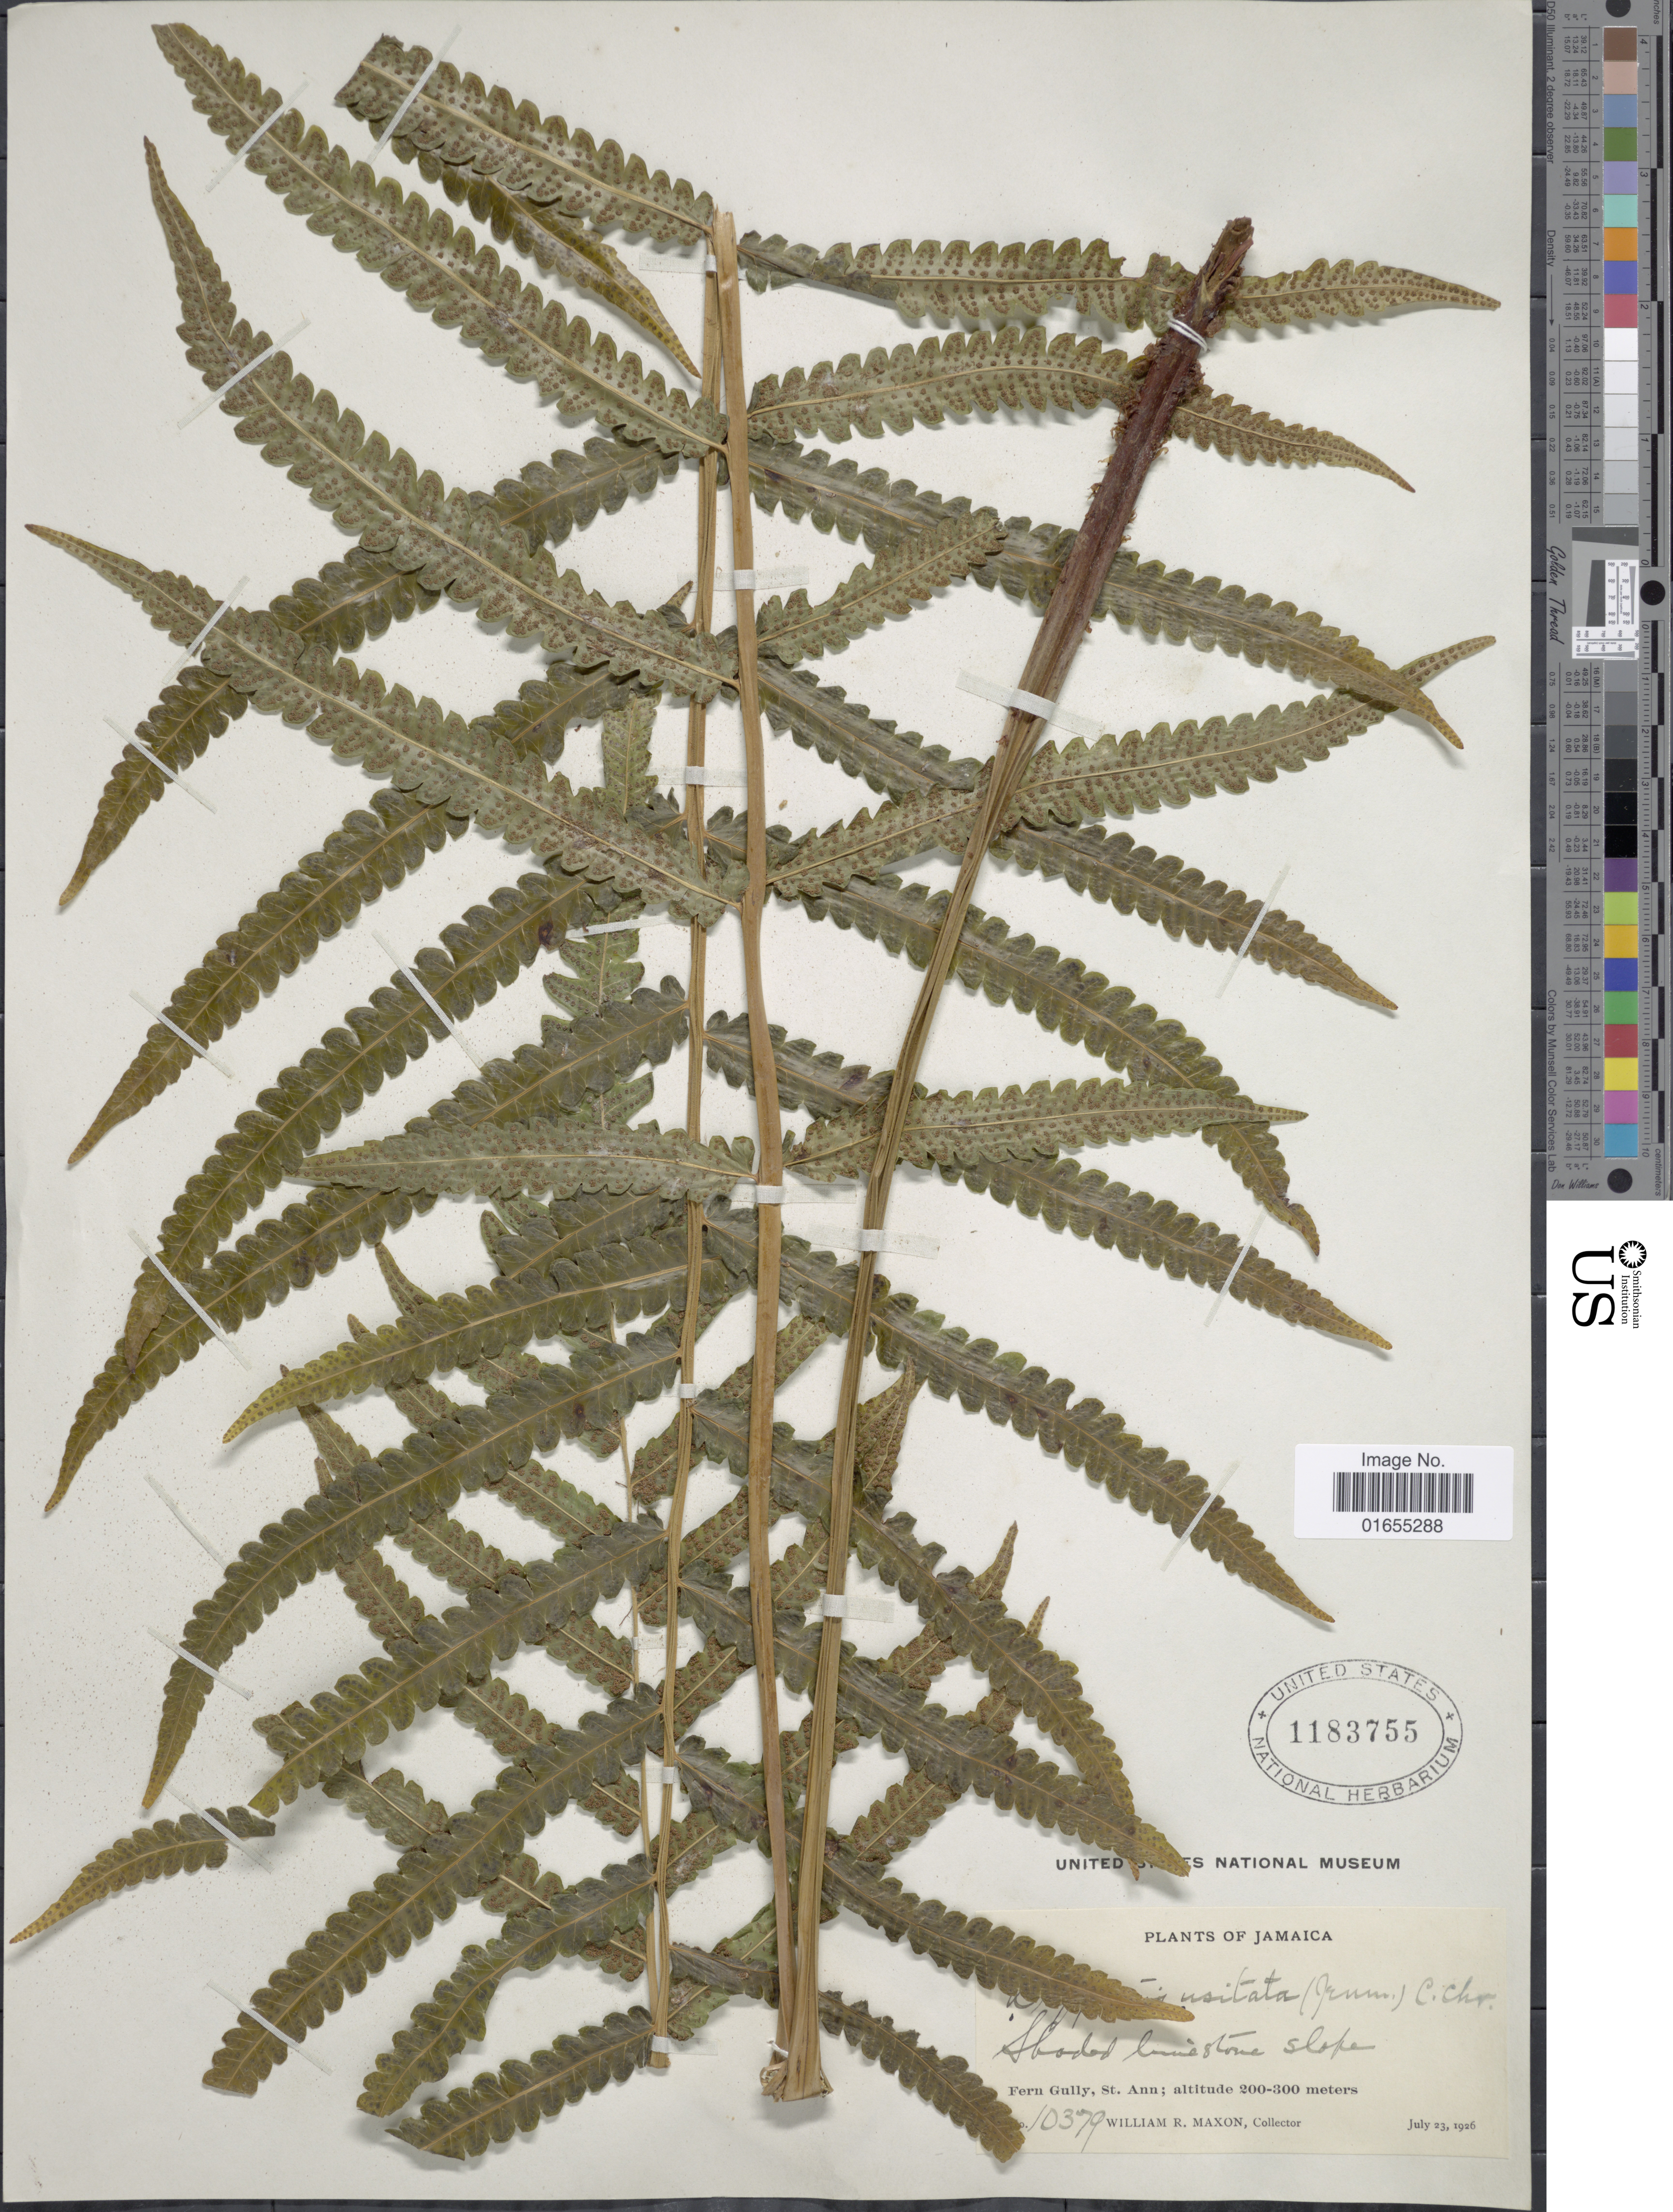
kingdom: Plantae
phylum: Tracheophyta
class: Polypodiopsida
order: Polypodiales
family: Thelypteridaceae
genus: Goniopteris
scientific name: Goniopteris venusta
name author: (Heward) Pic. Serm.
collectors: W. R. Maxon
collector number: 10379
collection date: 1926-07-23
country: Jamaica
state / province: Saint Ann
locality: Fern Gully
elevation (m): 200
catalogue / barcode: US 1183755